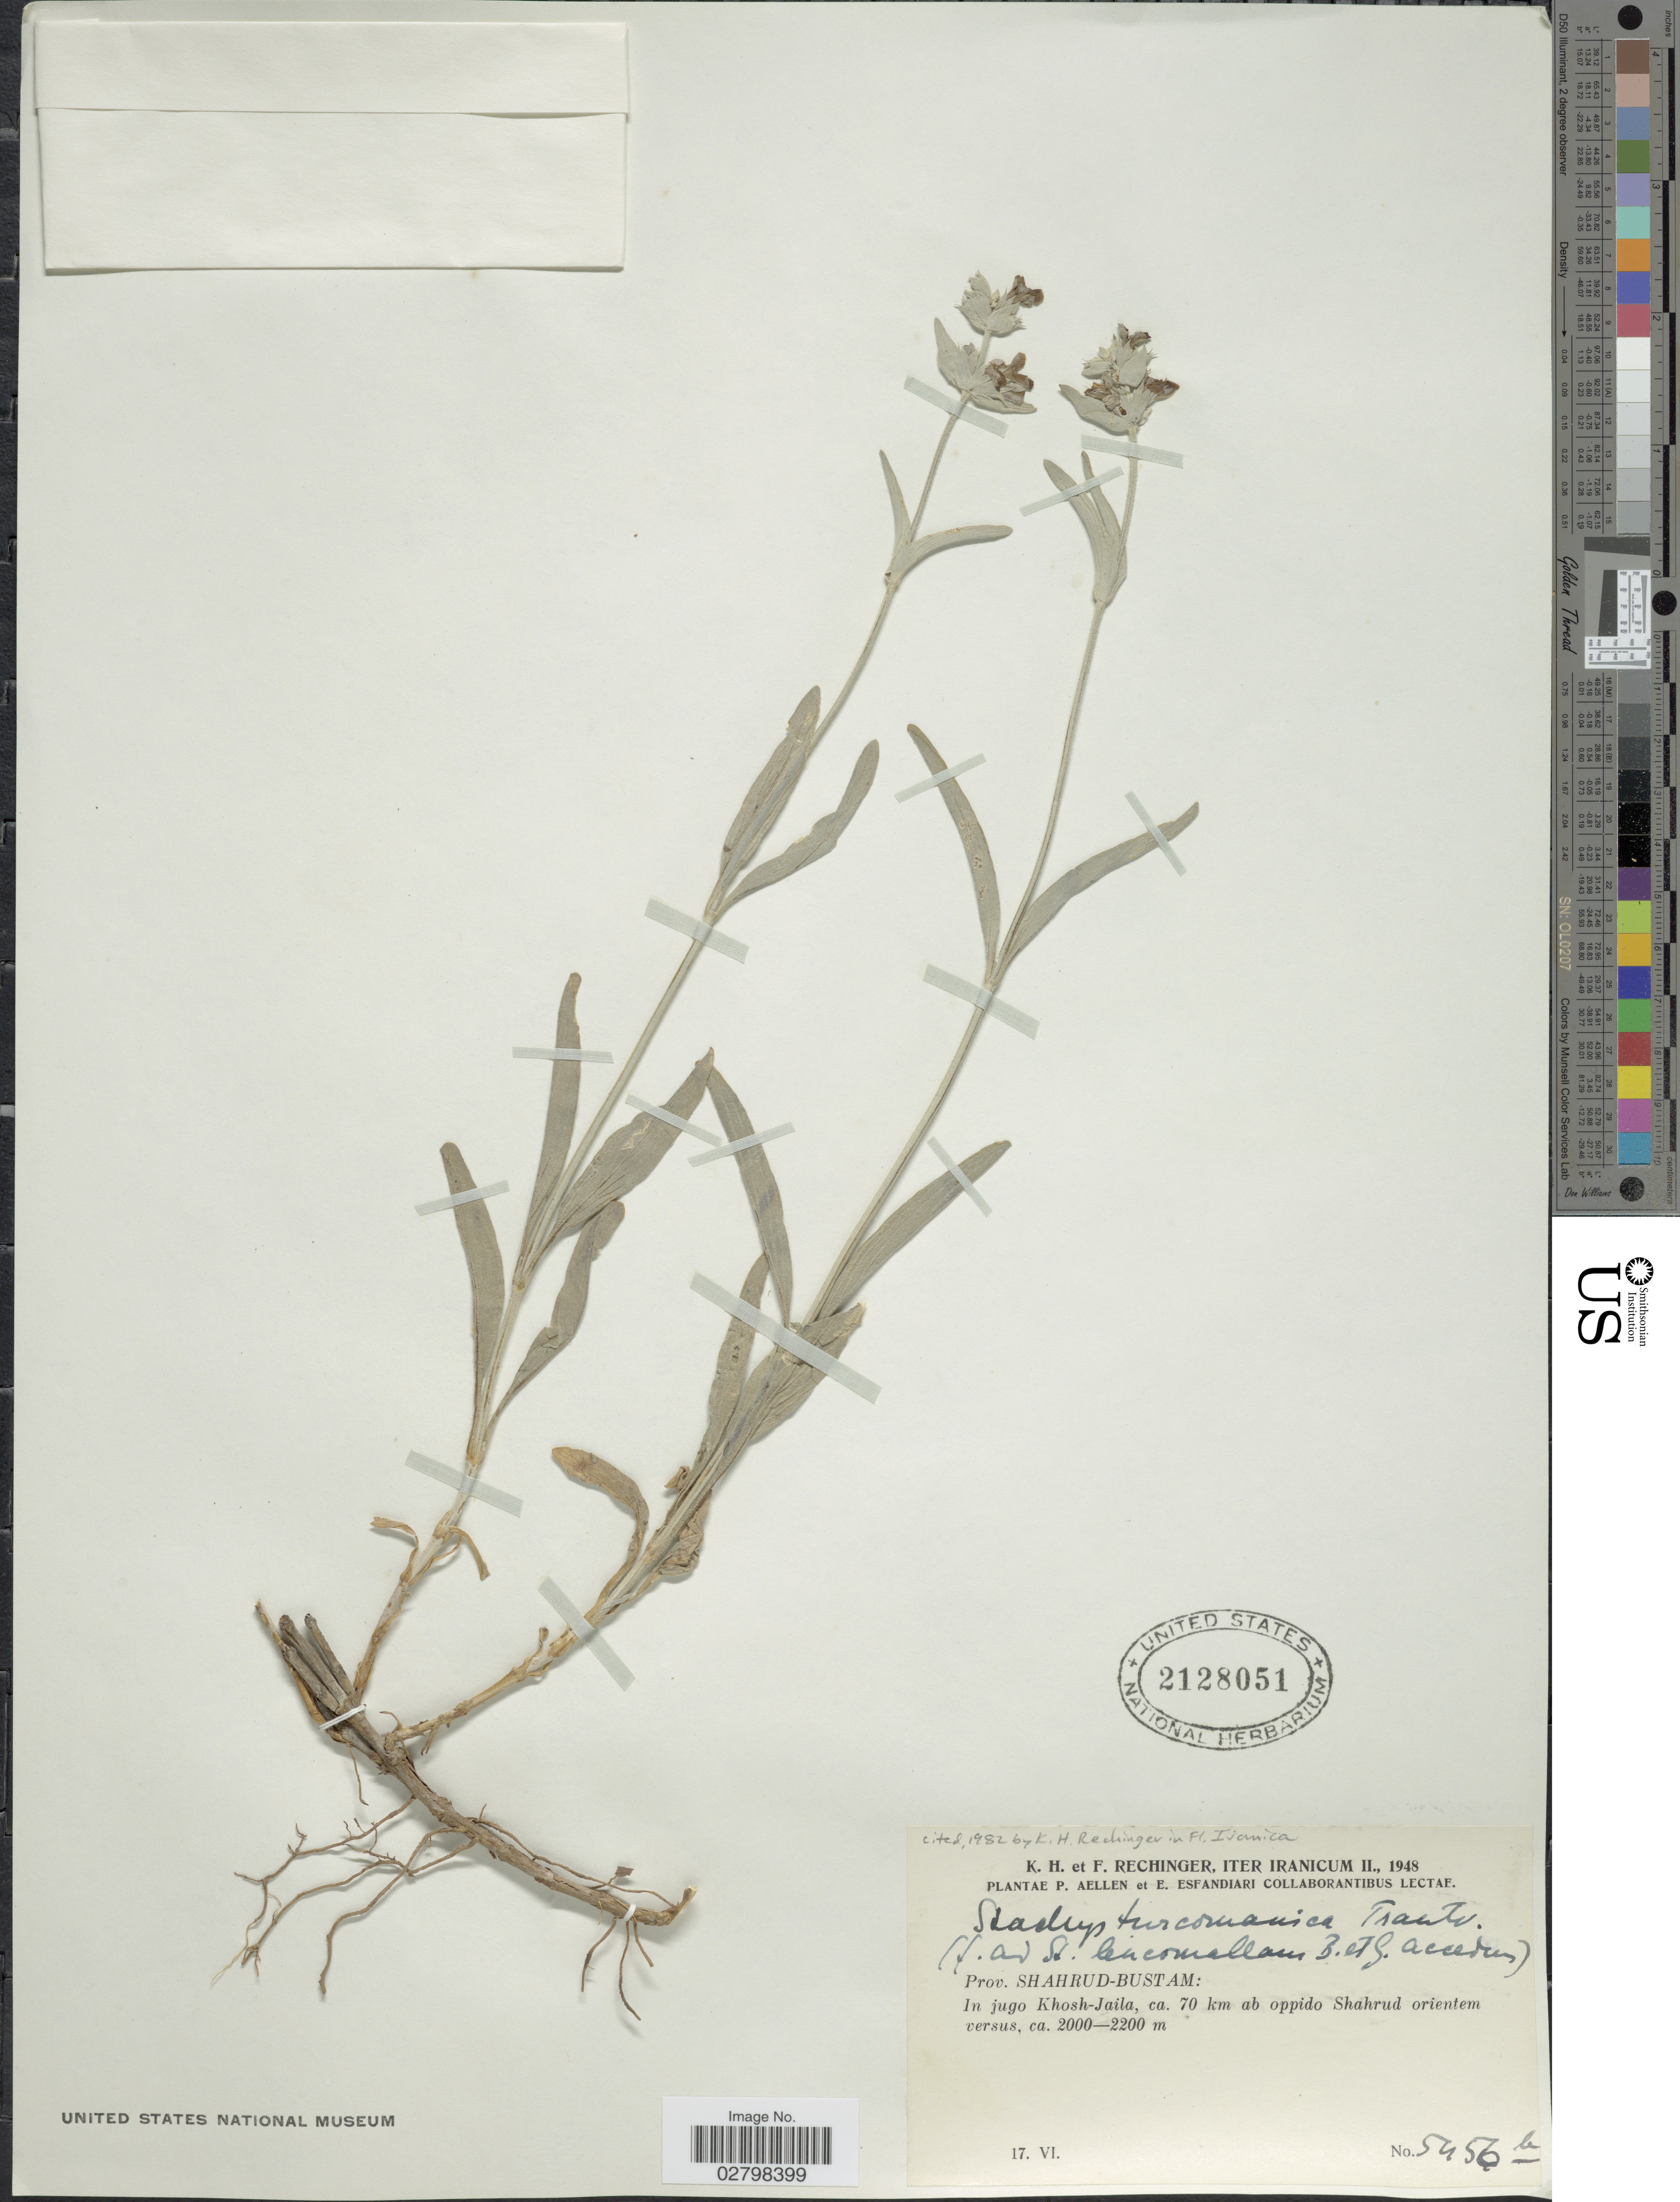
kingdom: Plantae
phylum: Tracheophyta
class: Magnoliopsida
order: Lamiales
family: Lamiaceae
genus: Stachys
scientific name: Stachys turcomanica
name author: Trautv.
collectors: K. H. Rechinger, F. Rechinger, P. Aellen & E. Esfandiari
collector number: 5456b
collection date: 1948-06-17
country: Iran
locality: Iter Iranicum. Prov. Shahrud-Bustam: In jugo Khosh-Jaila, ca. 70 km ab oppido Shahrud orientem versus.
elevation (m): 2000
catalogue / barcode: US 2128051